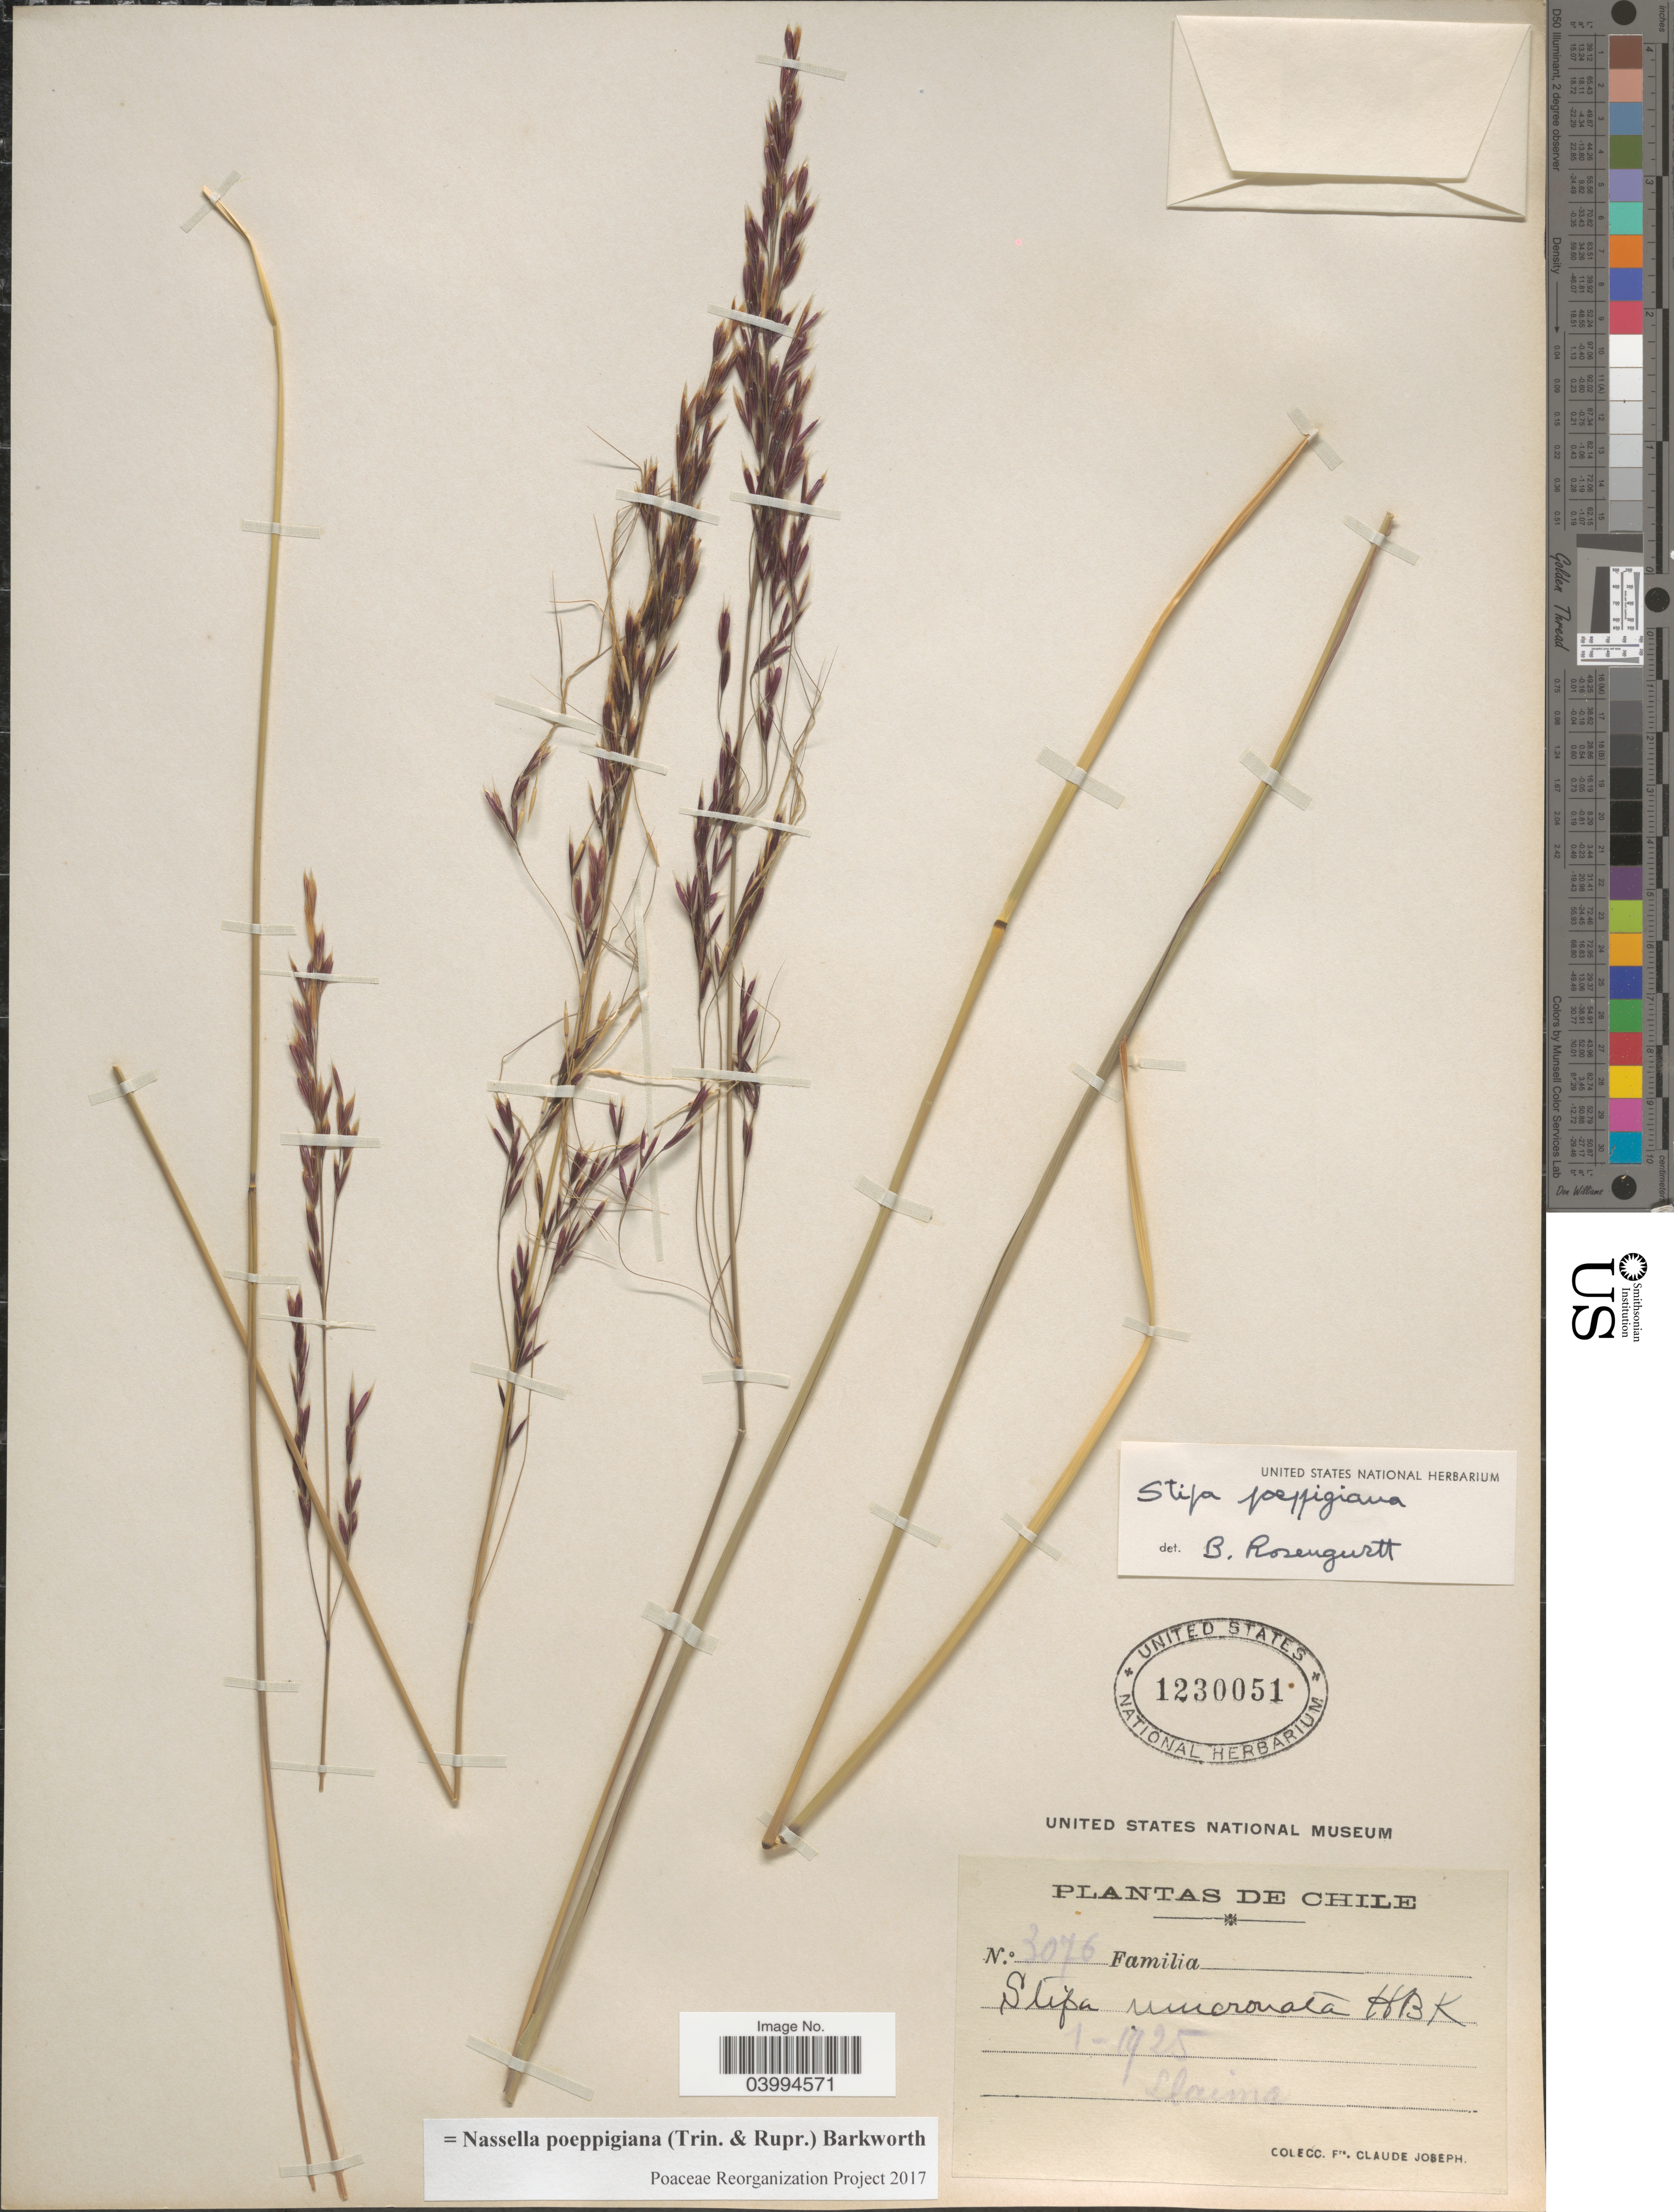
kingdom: Plantae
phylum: Tracheophyta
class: Liliopsida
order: Poales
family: Poaceae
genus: Nassella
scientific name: Nassella poeppigiana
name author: (Trin. & Rupr.) Barkworth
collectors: Bro. Claude-Joseph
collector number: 3076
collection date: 1925-01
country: Chile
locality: Llaima.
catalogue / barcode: US 1230051